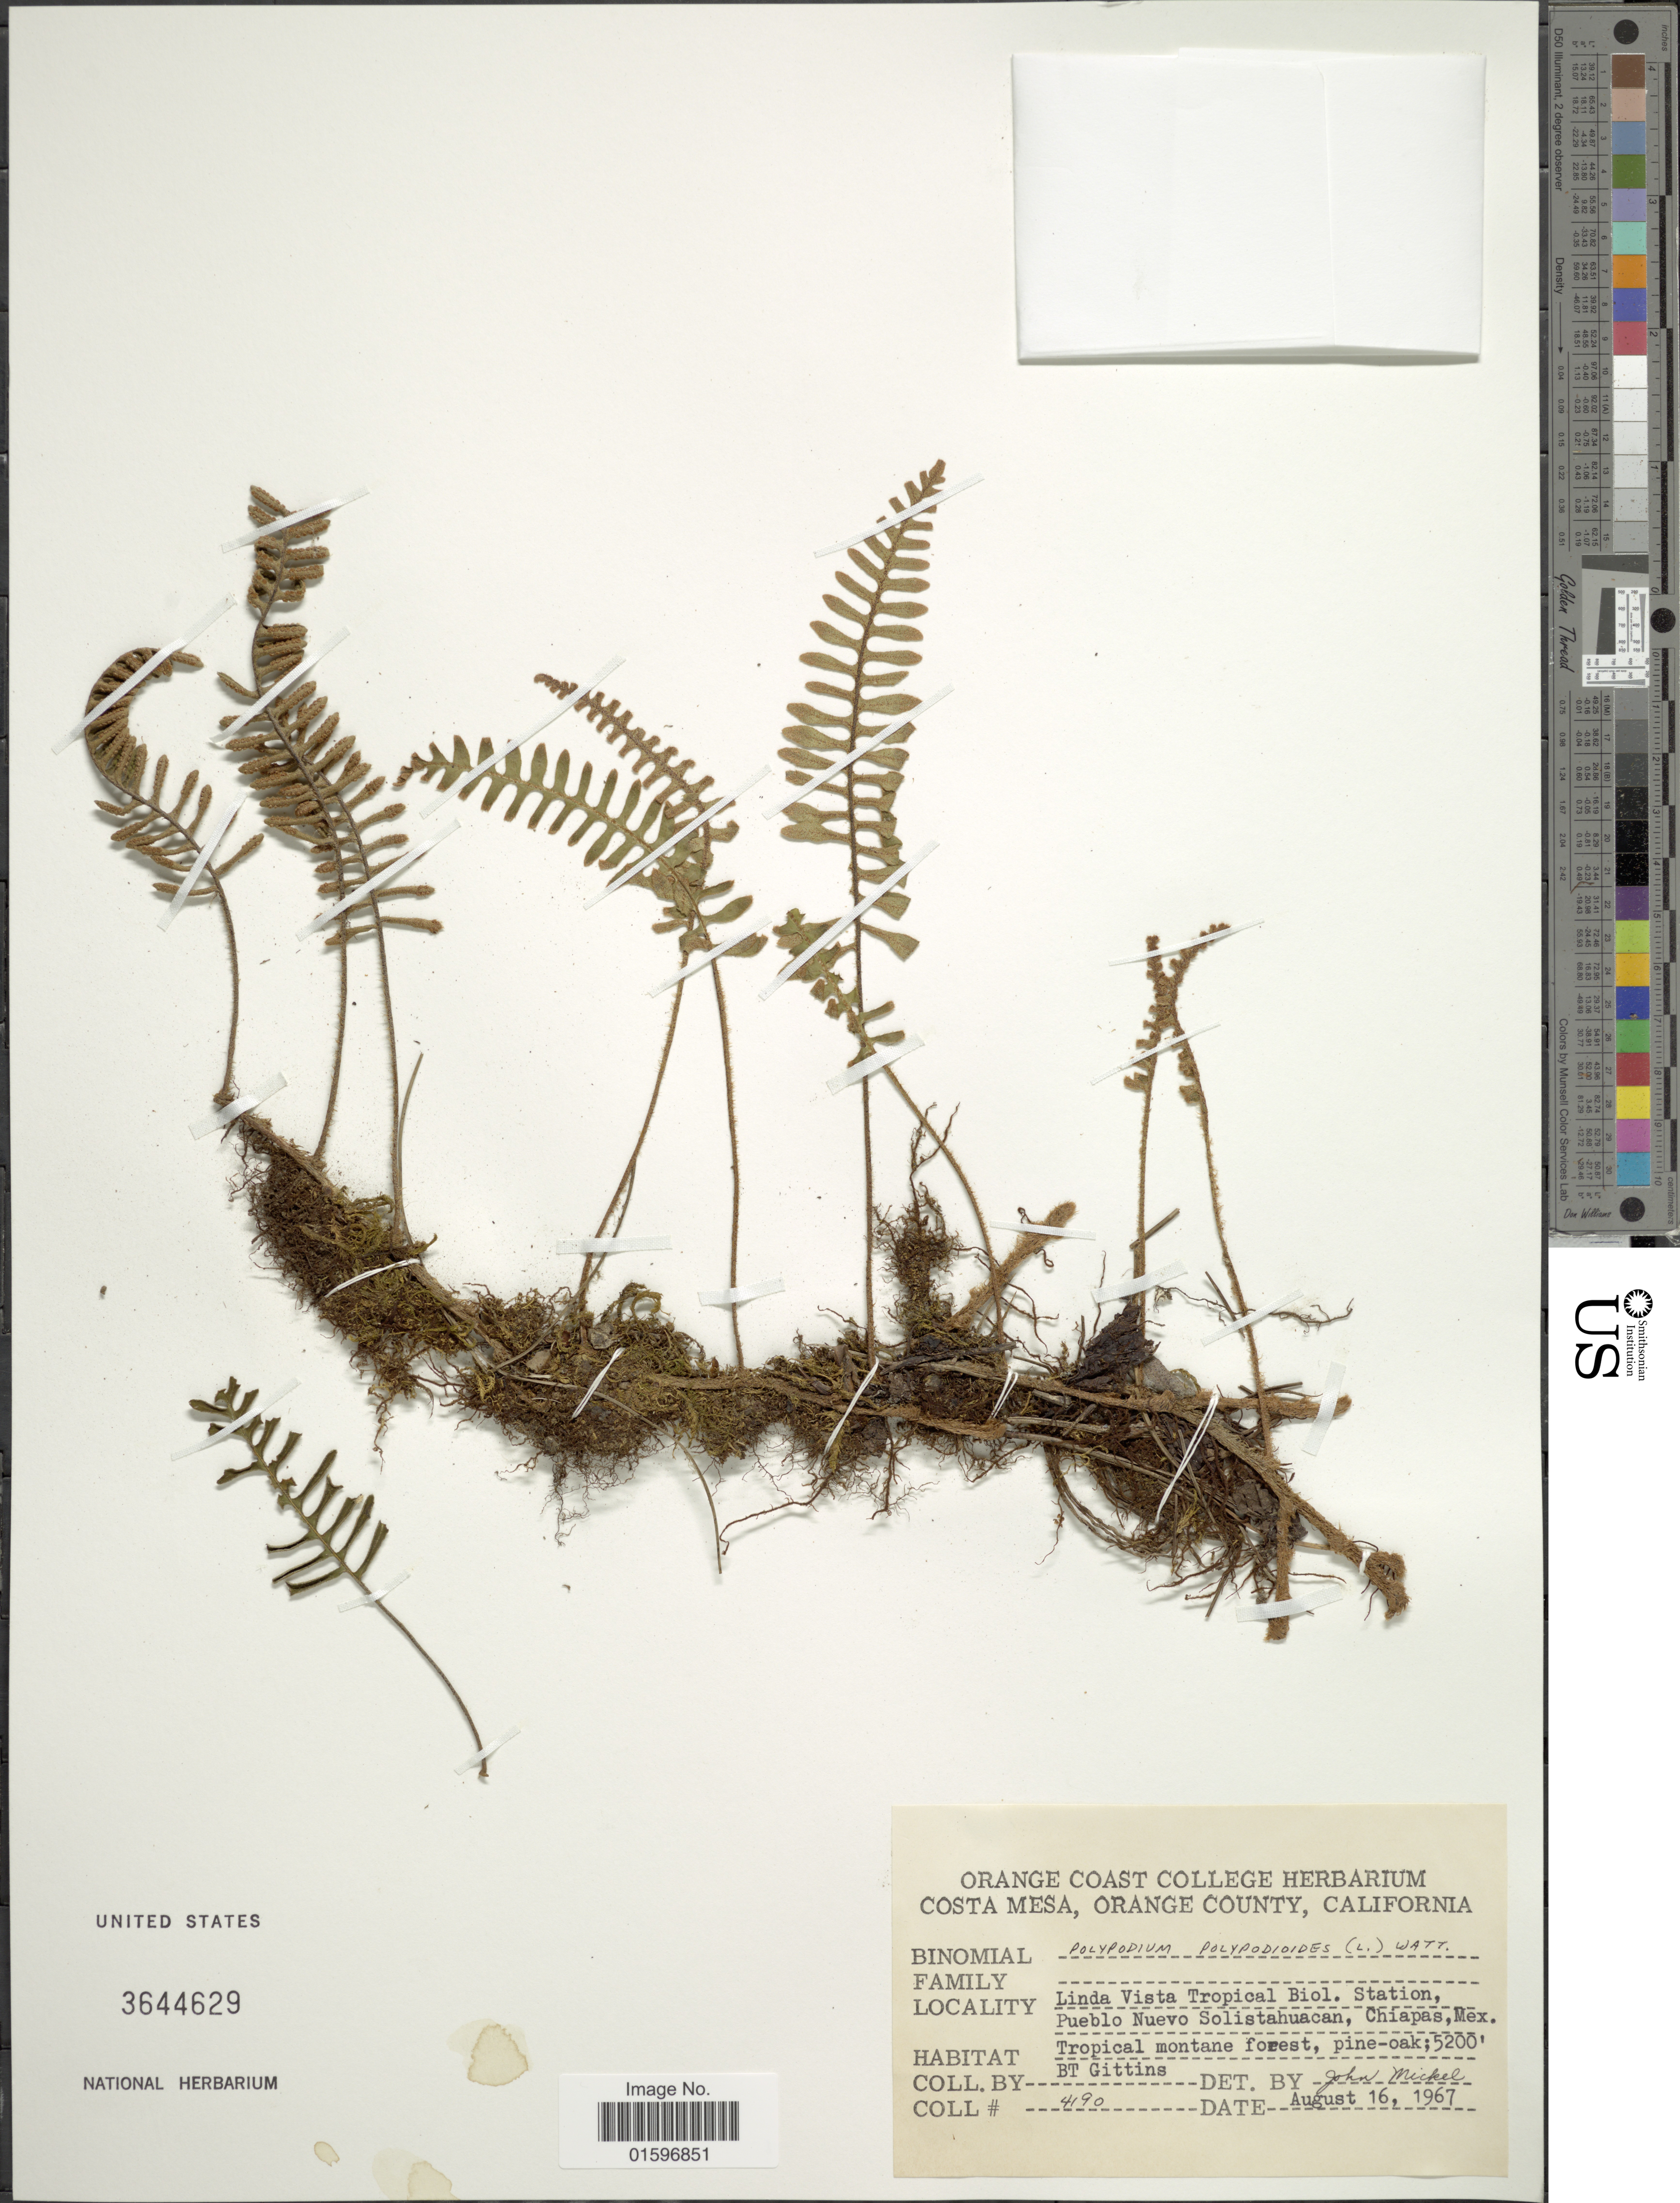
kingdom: Plantae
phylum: Tracheophyta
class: Polypodiopsida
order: Polypodiales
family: Polypodiaceae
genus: Pleopeltis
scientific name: Pleopeltis thyssanolepis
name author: (A. Braun ex Klotzsch) E.G. Andrews & Windham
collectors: B. Gittins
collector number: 4190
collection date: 1967-08-16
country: Mexico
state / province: Chiapas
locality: Linda Vista Tropical Biol. Station, Pueblo Nuevo Solistahuacan, Chiapas, Mex.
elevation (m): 1585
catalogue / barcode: US 3644629